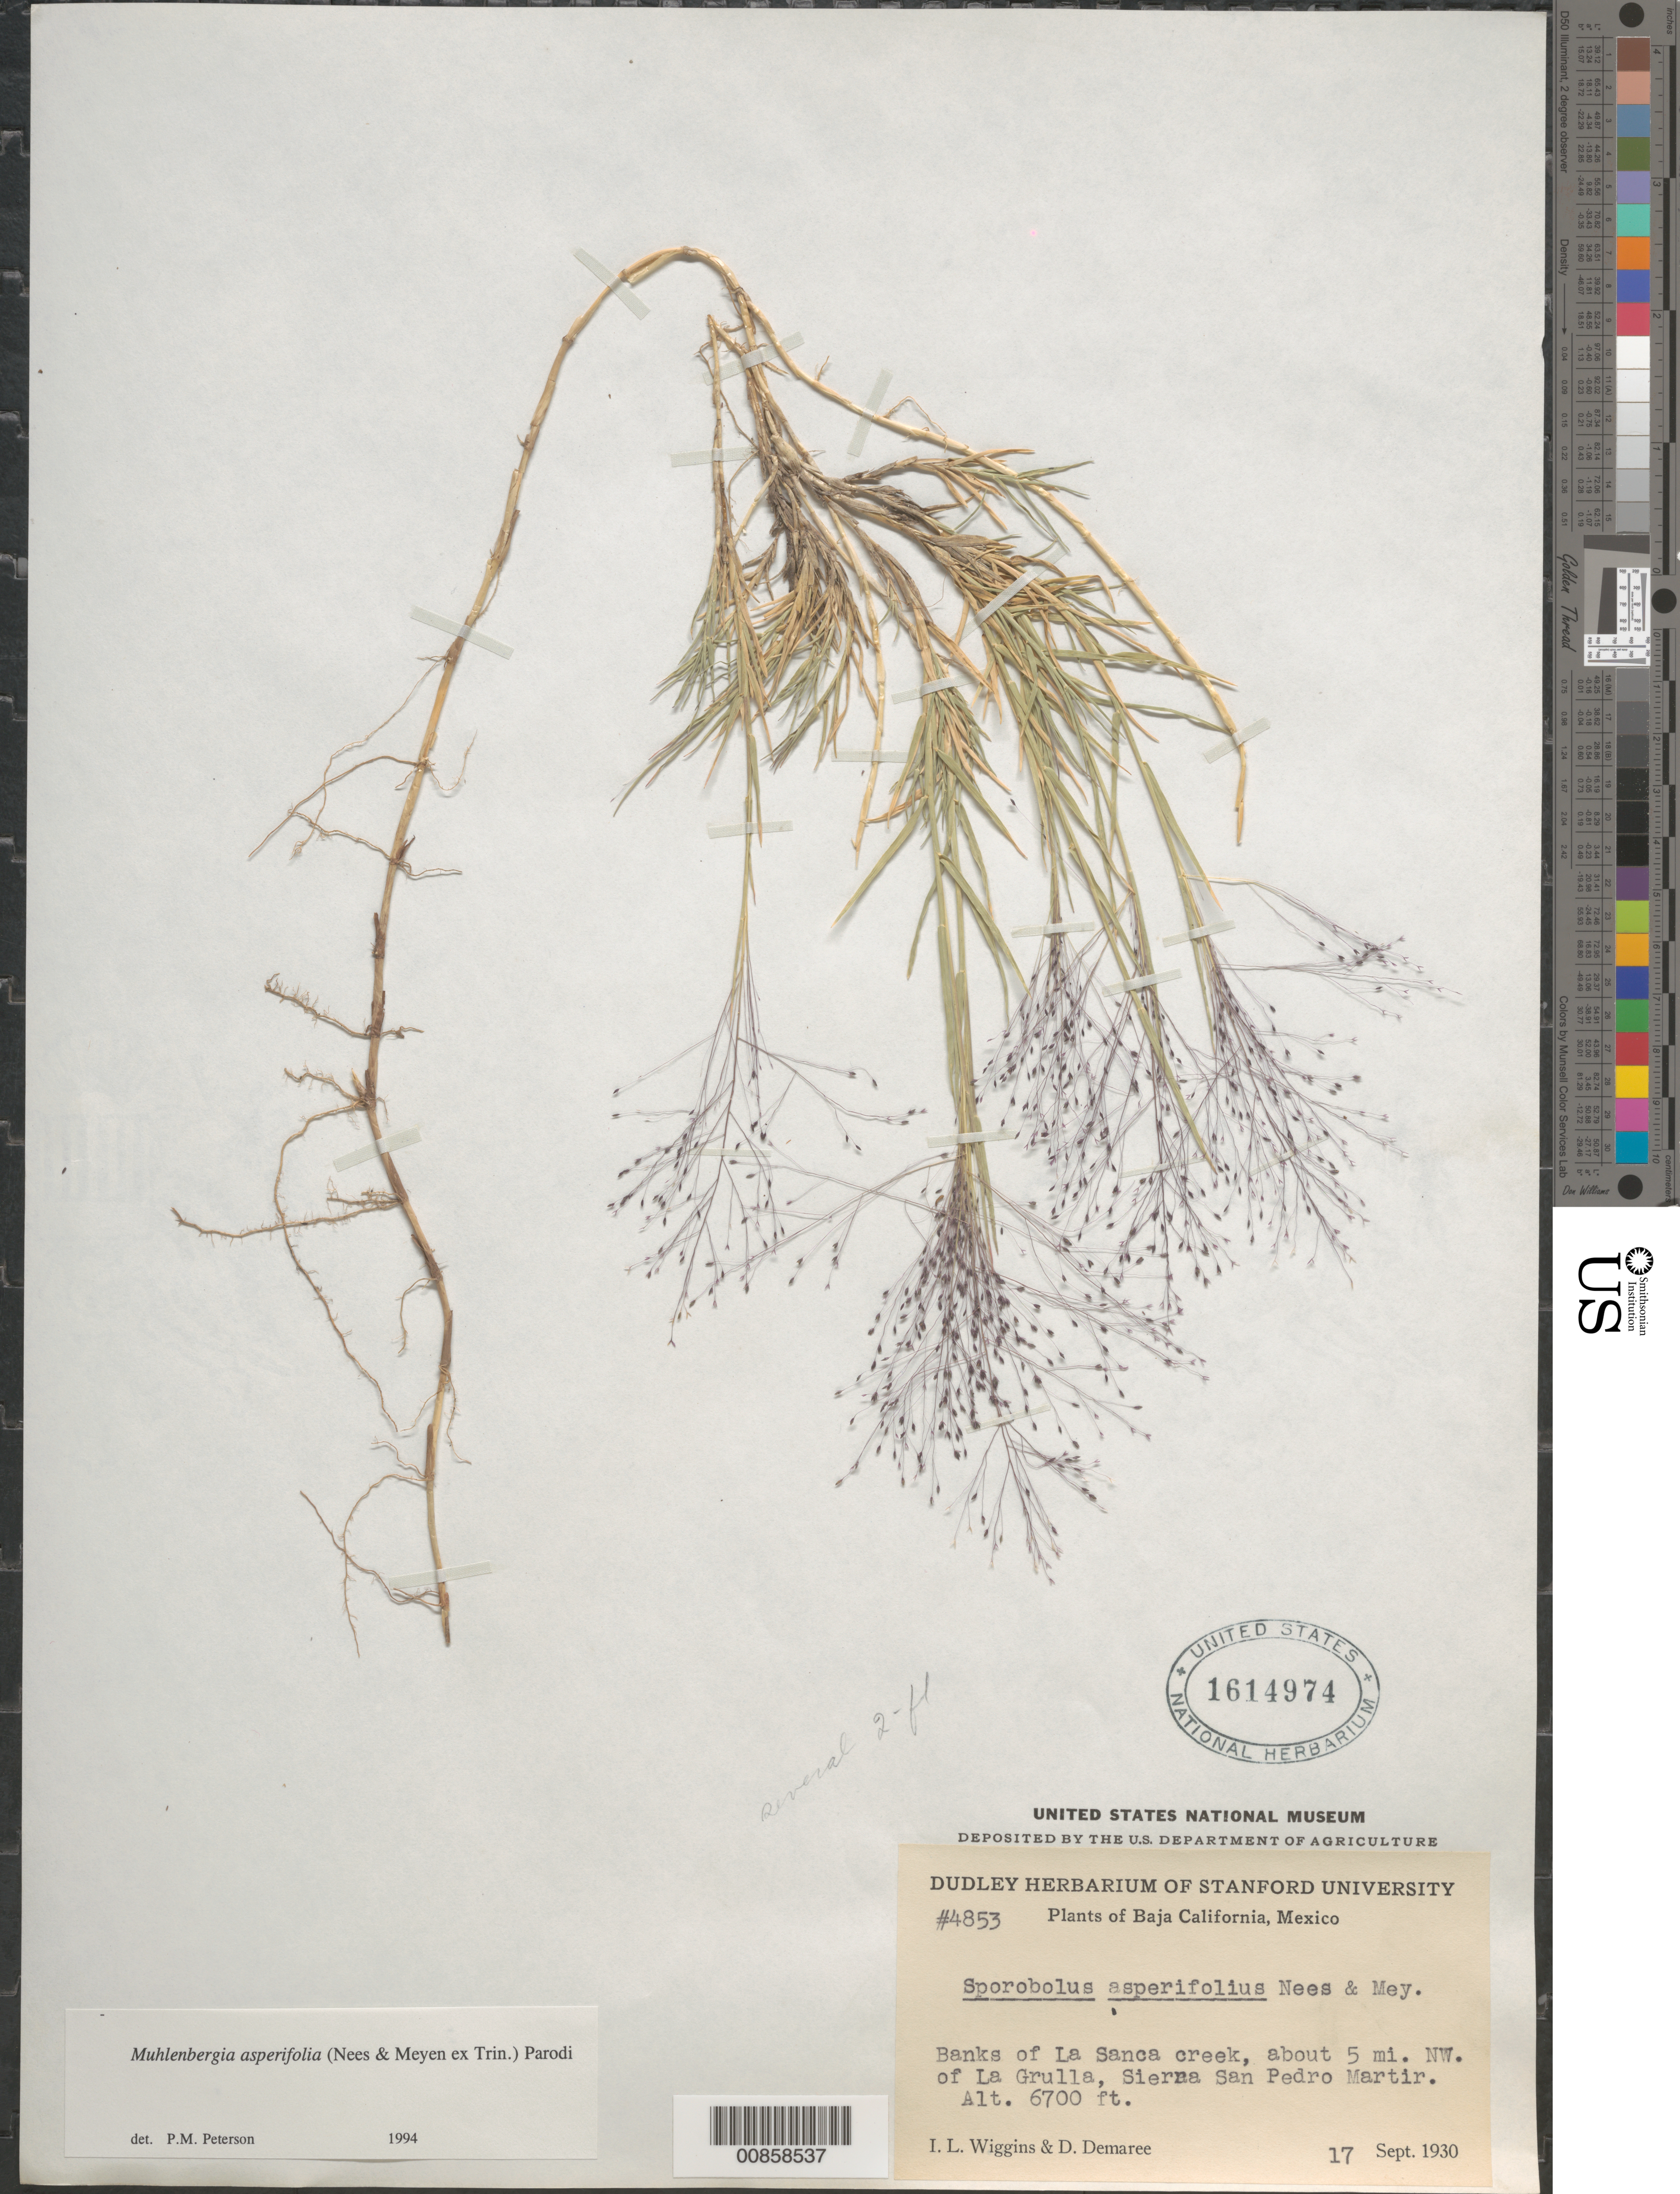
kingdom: Plantae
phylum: Tracheophyta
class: Liliopsida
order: Poales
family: Poaceae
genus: Muhlenbergia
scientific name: Muhlenbergia asperifolia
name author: (Nees & Meyen ex Trin.) Parodi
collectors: I. L. Wiggins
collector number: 4853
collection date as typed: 17 Sep 1930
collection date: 1930-09-17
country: Mexico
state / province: Baja California Norte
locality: About 5 mi NW of La Grulla, Sierra San Pedro Martir, B.C.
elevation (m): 2042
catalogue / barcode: US 1614974